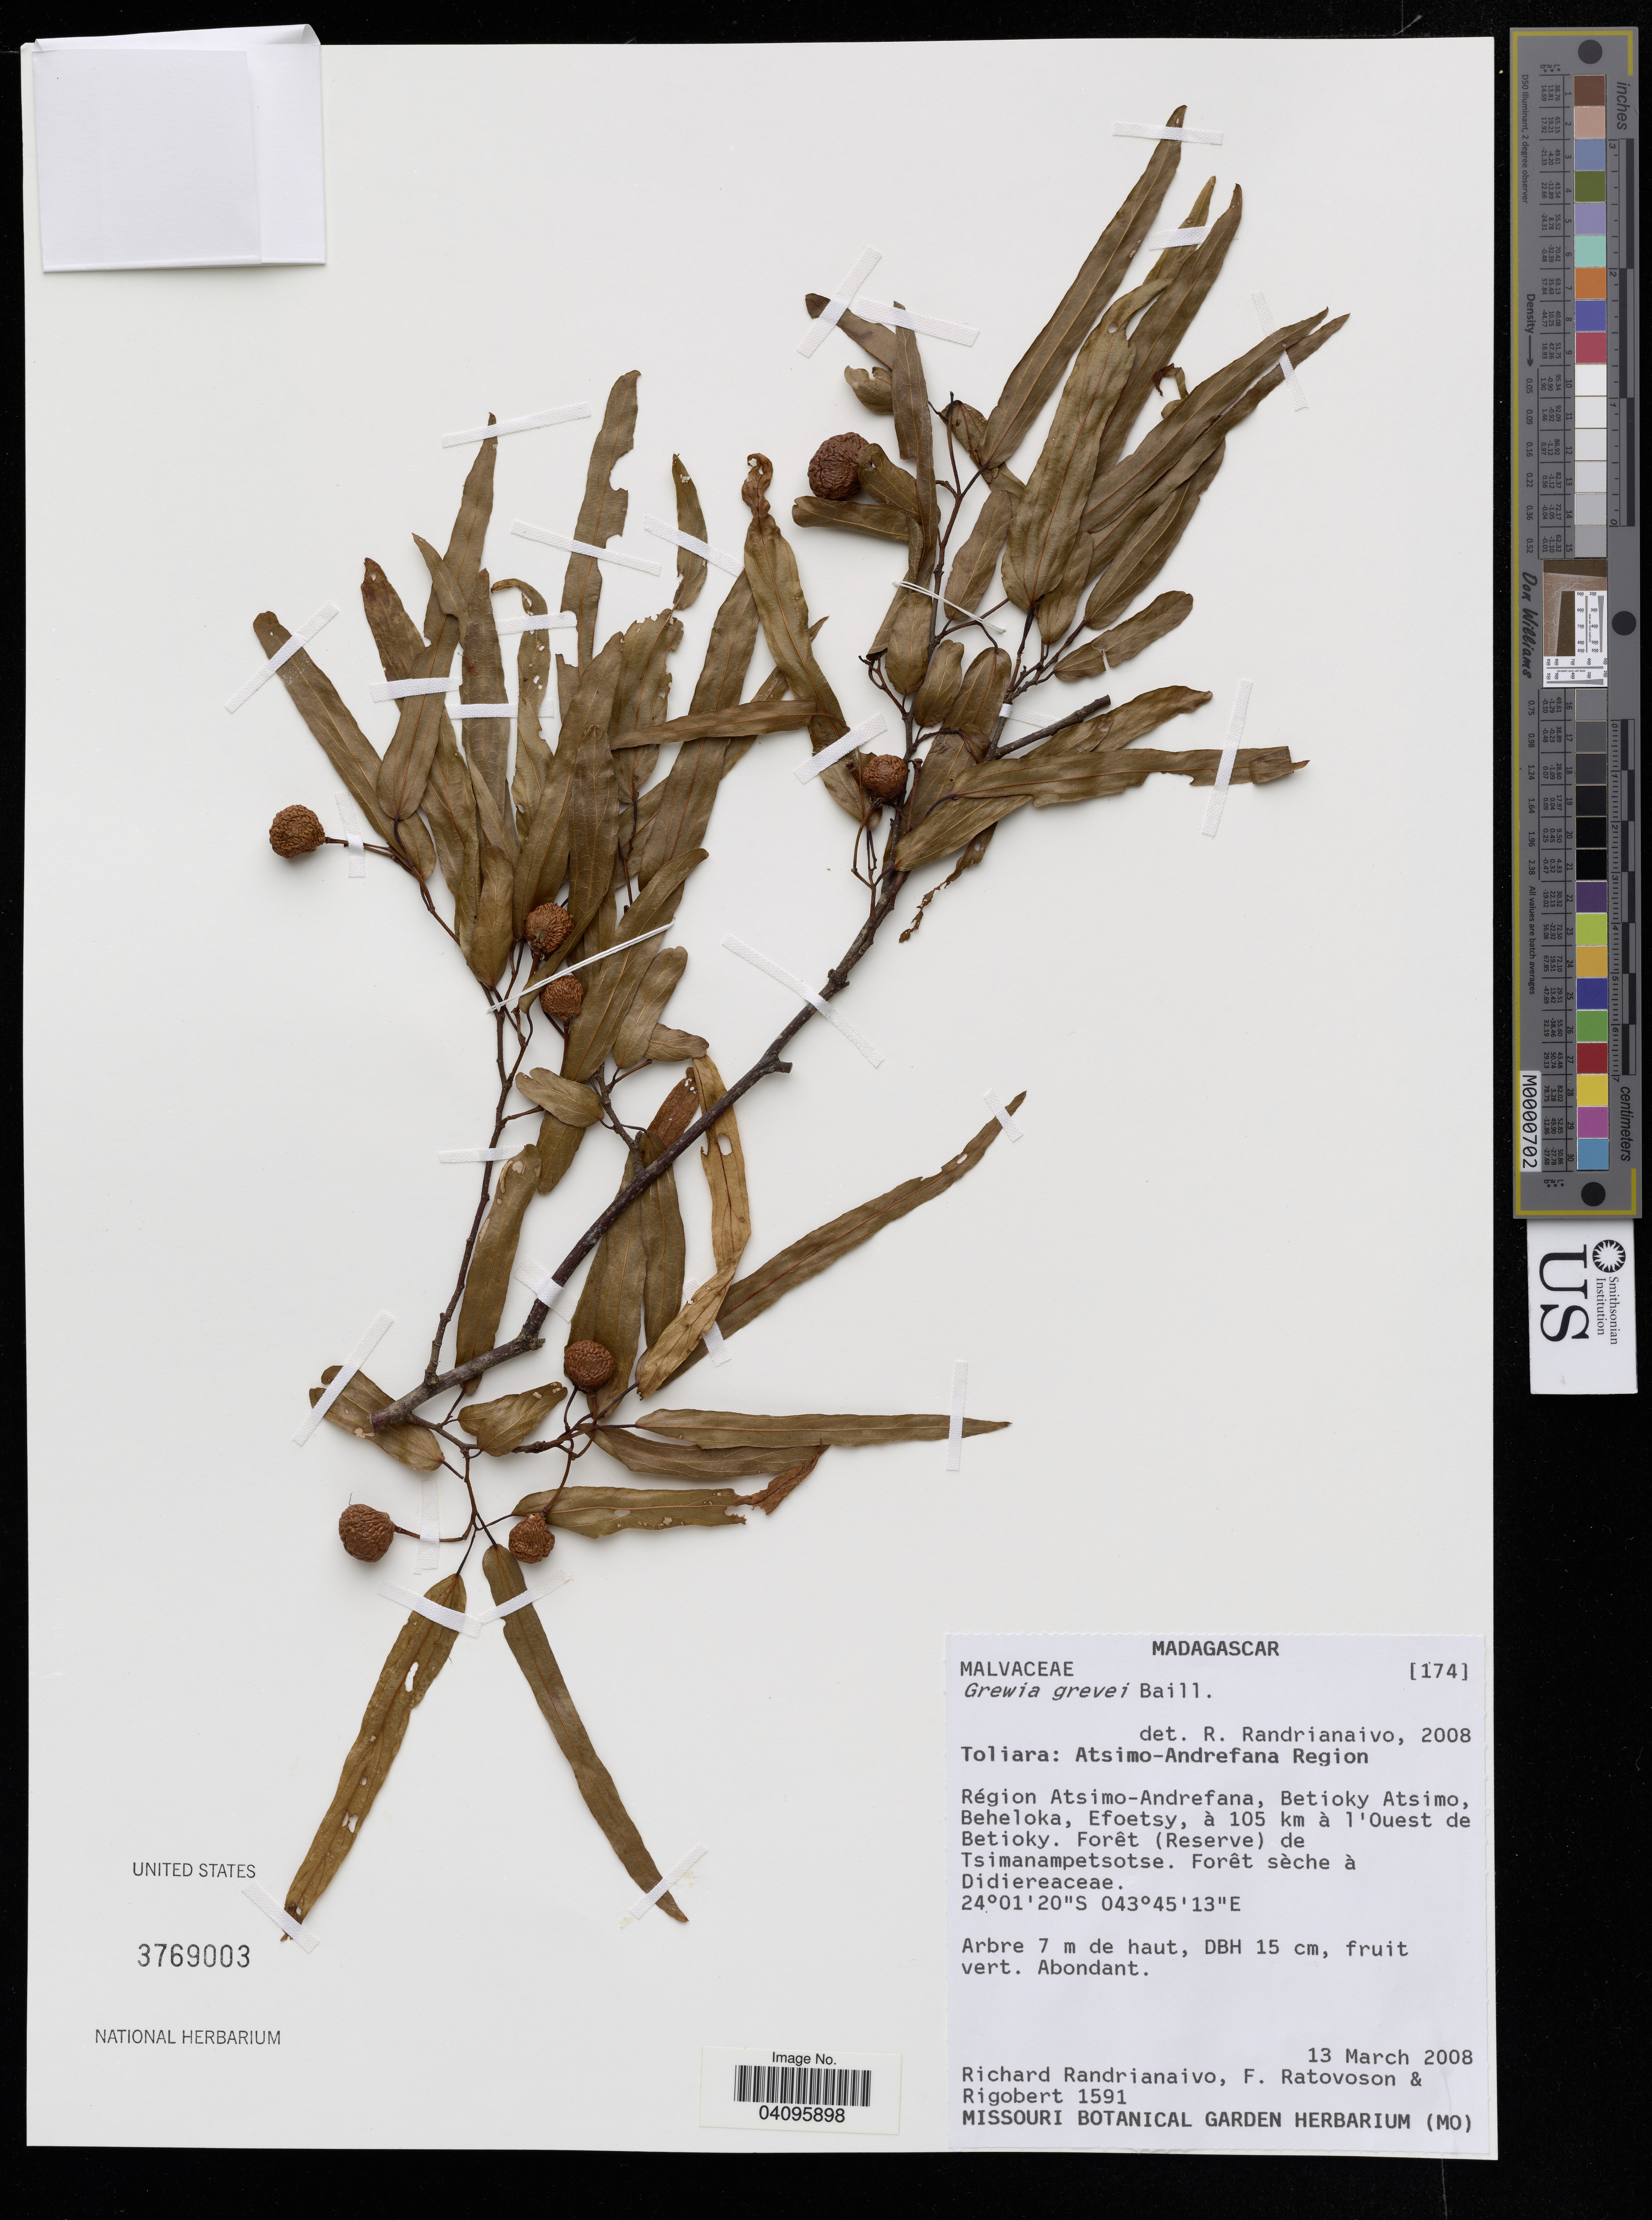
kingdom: Plantae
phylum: Tracheophyta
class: Magnoliopsida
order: Malvales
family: Malvaceae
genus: Grewia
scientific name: Grewia grevei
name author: Baill.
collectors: R. Randrianaivo, F. Ratovoson & Rigobert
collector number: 1591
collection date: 2008-03-13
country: Madagascar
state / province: Toliara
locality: Atsimo-Andrefana, Betioky Atsimo, Beheloka, Efoetsy, à 105 km à l'Ouest de Betioky.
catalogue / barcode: US 3769003